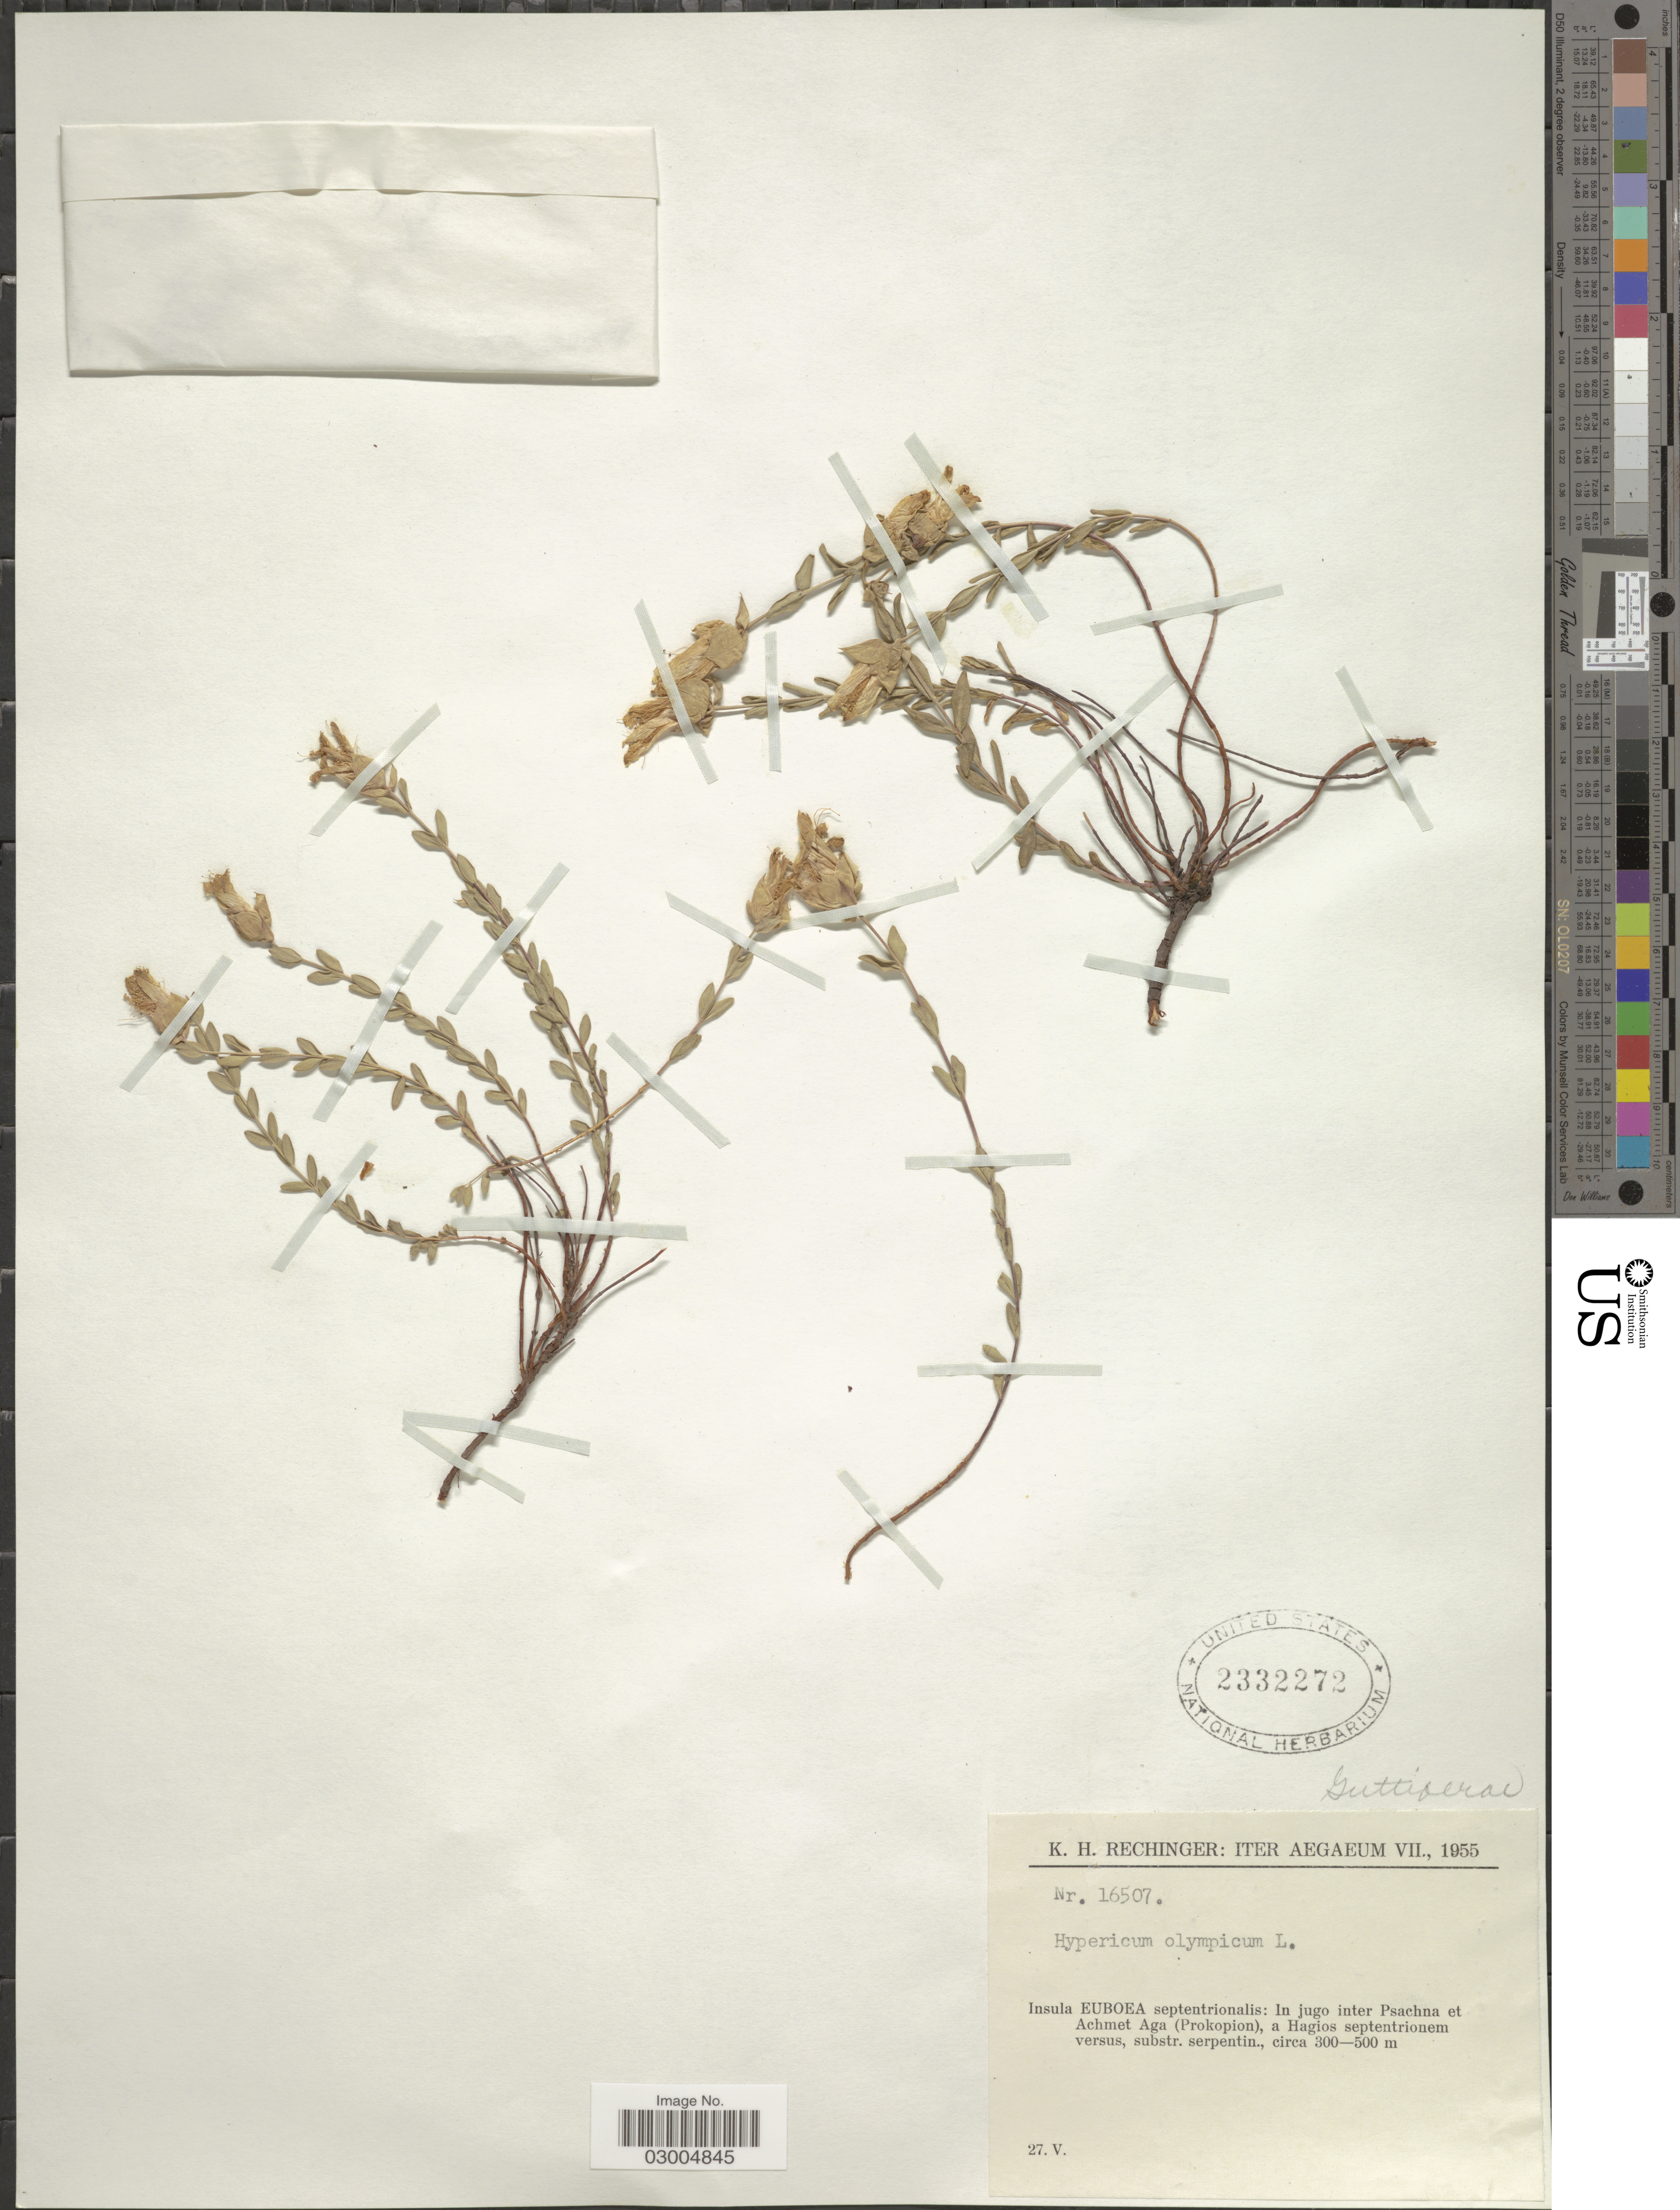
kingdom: Plantae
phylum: Tracheophyta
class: Magnoliopsida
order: Malpighiales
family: Hypericaceae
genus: Hypericum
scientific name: Hypericum olympicum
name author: L.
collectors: K. H. Rechinger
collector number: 16507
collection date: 1955-05-27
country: Greece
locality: Aegaeum. Insula Euboea septentrionalis: In jugo inter Psachna et Achmet Aga (Prokopion), a Hagios septentrionem versus, substr. serpentin.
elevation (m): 300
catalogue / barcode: US 2332273